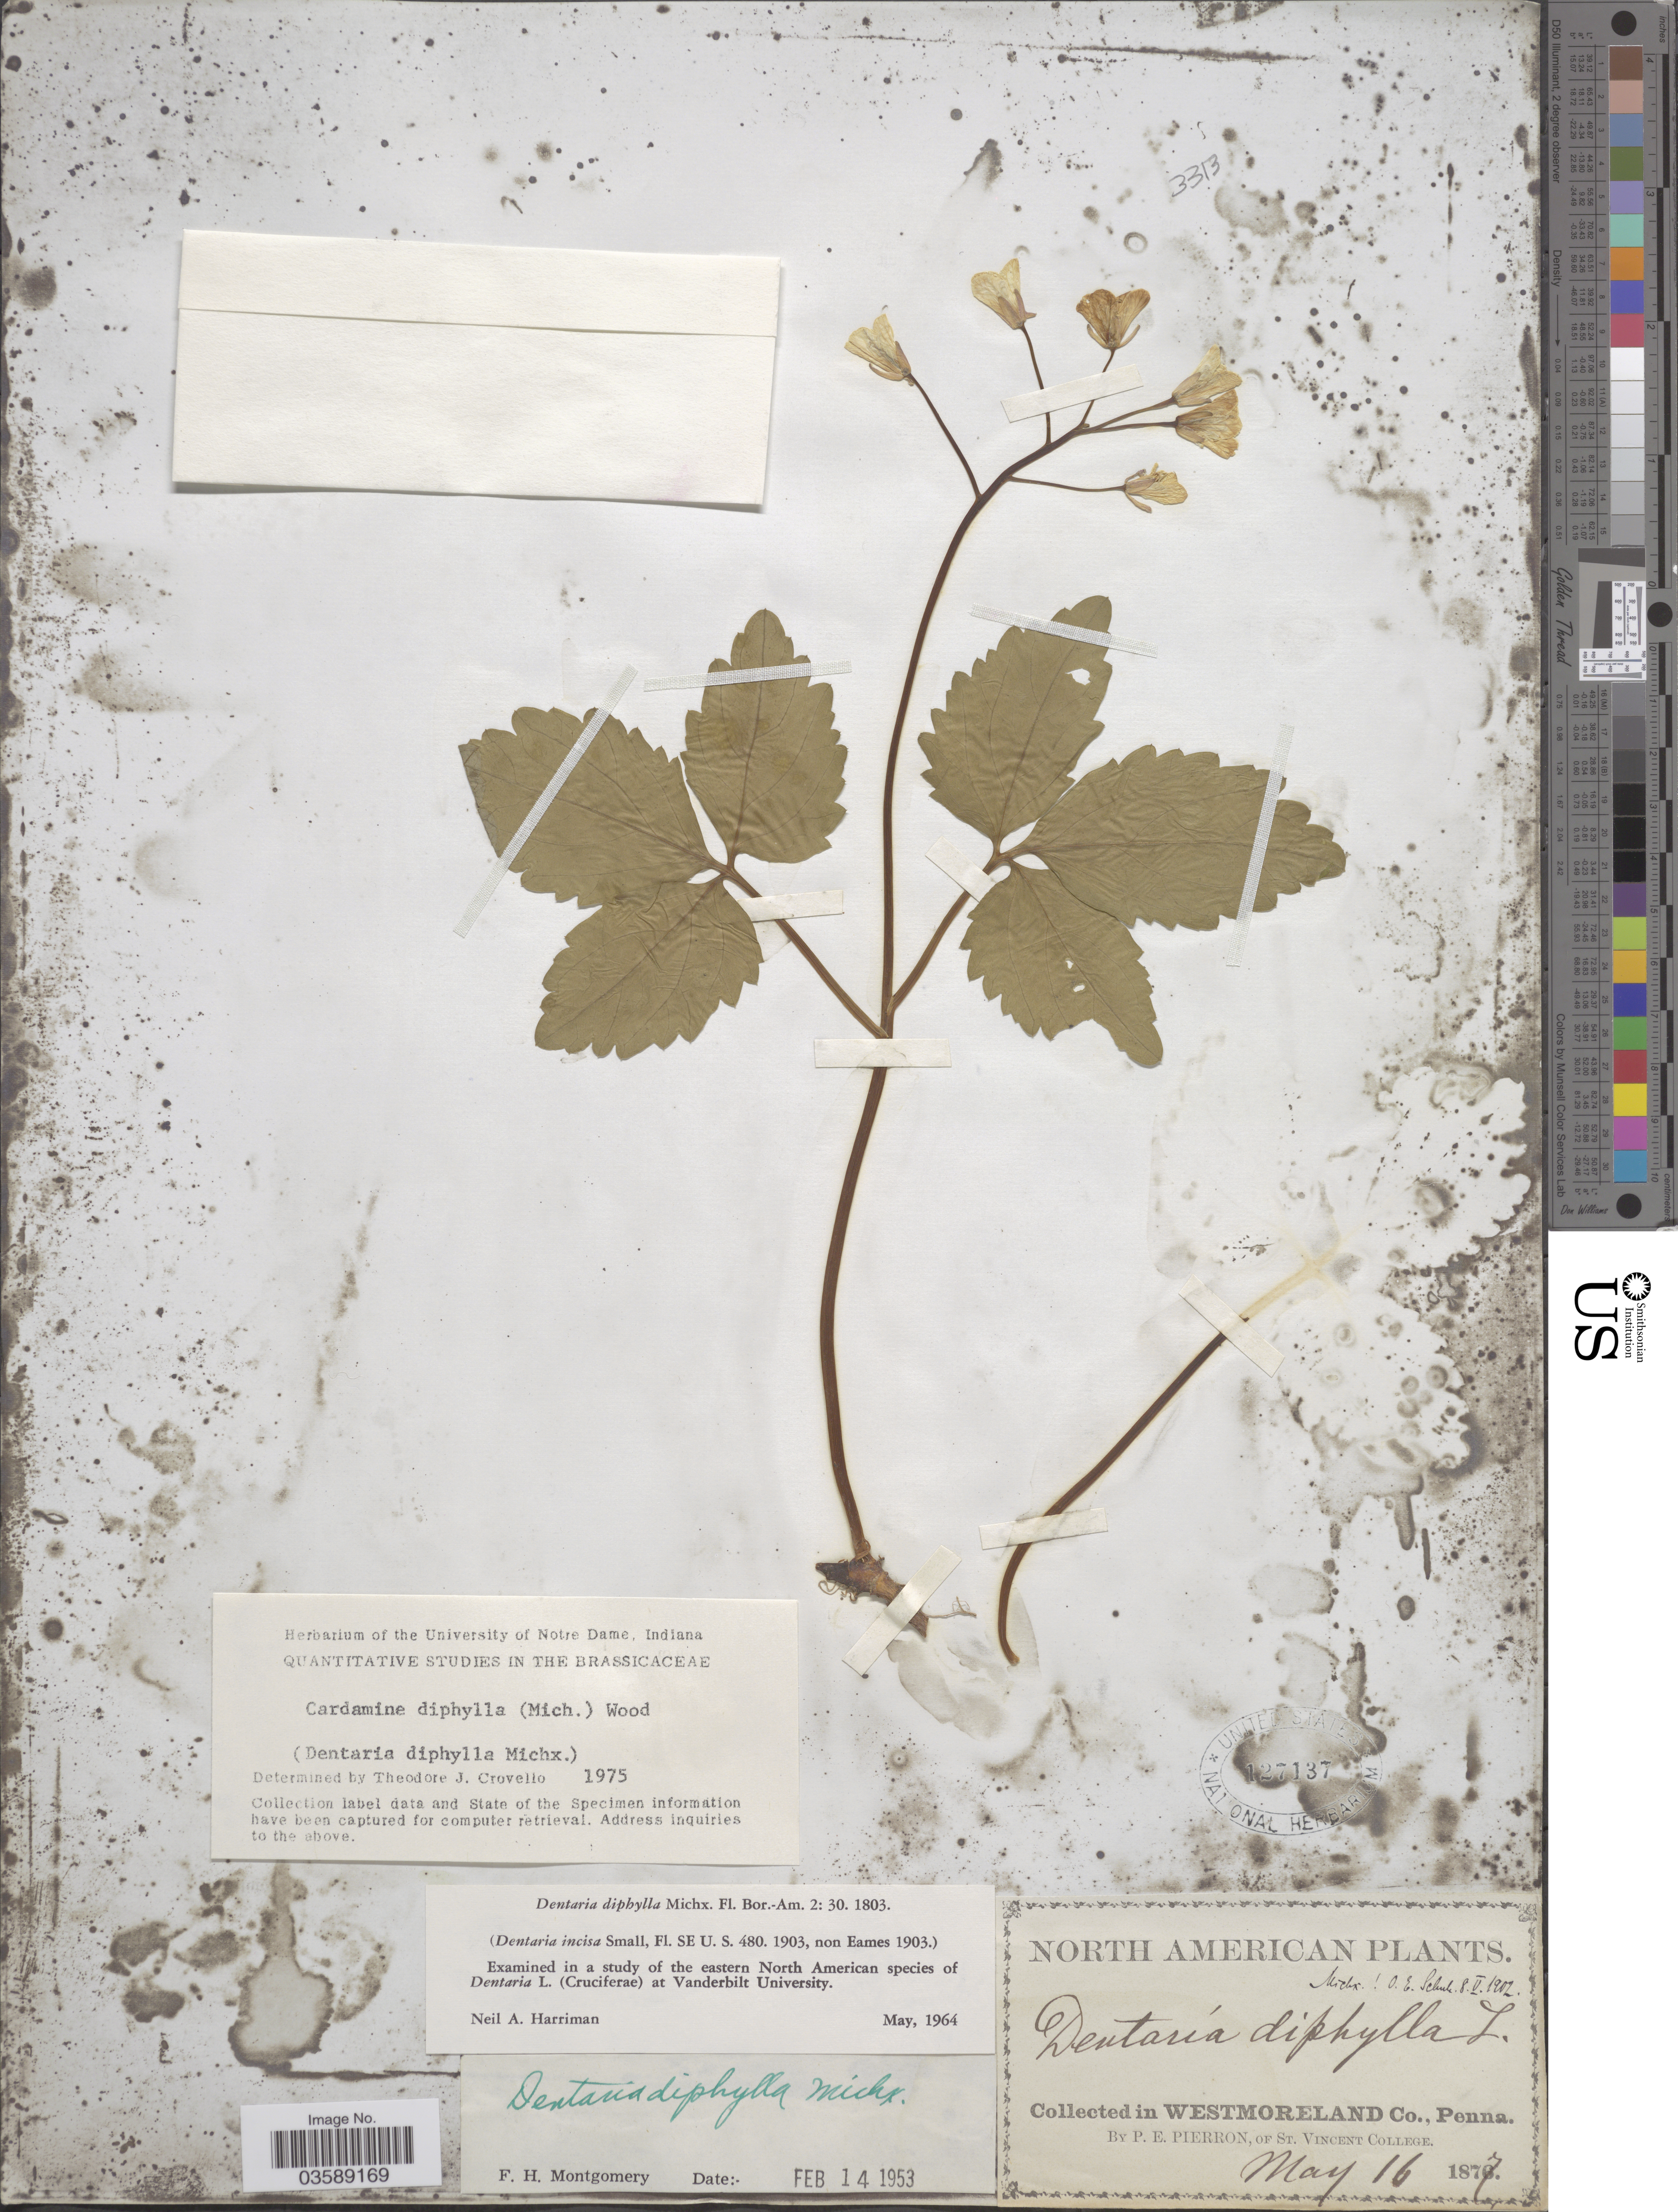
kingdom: Plantae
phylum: Tracheophyta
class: Magnoliopsida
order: Brassicales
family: Brassicaceae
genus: Cardamine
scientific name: Cardamine diphylla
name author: (Michx.) Alph. Wood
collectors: P. Pierron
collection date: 1877-05-16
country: United States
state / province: Pennsylvania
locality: Westmoreland Co.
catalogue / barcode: US 127137